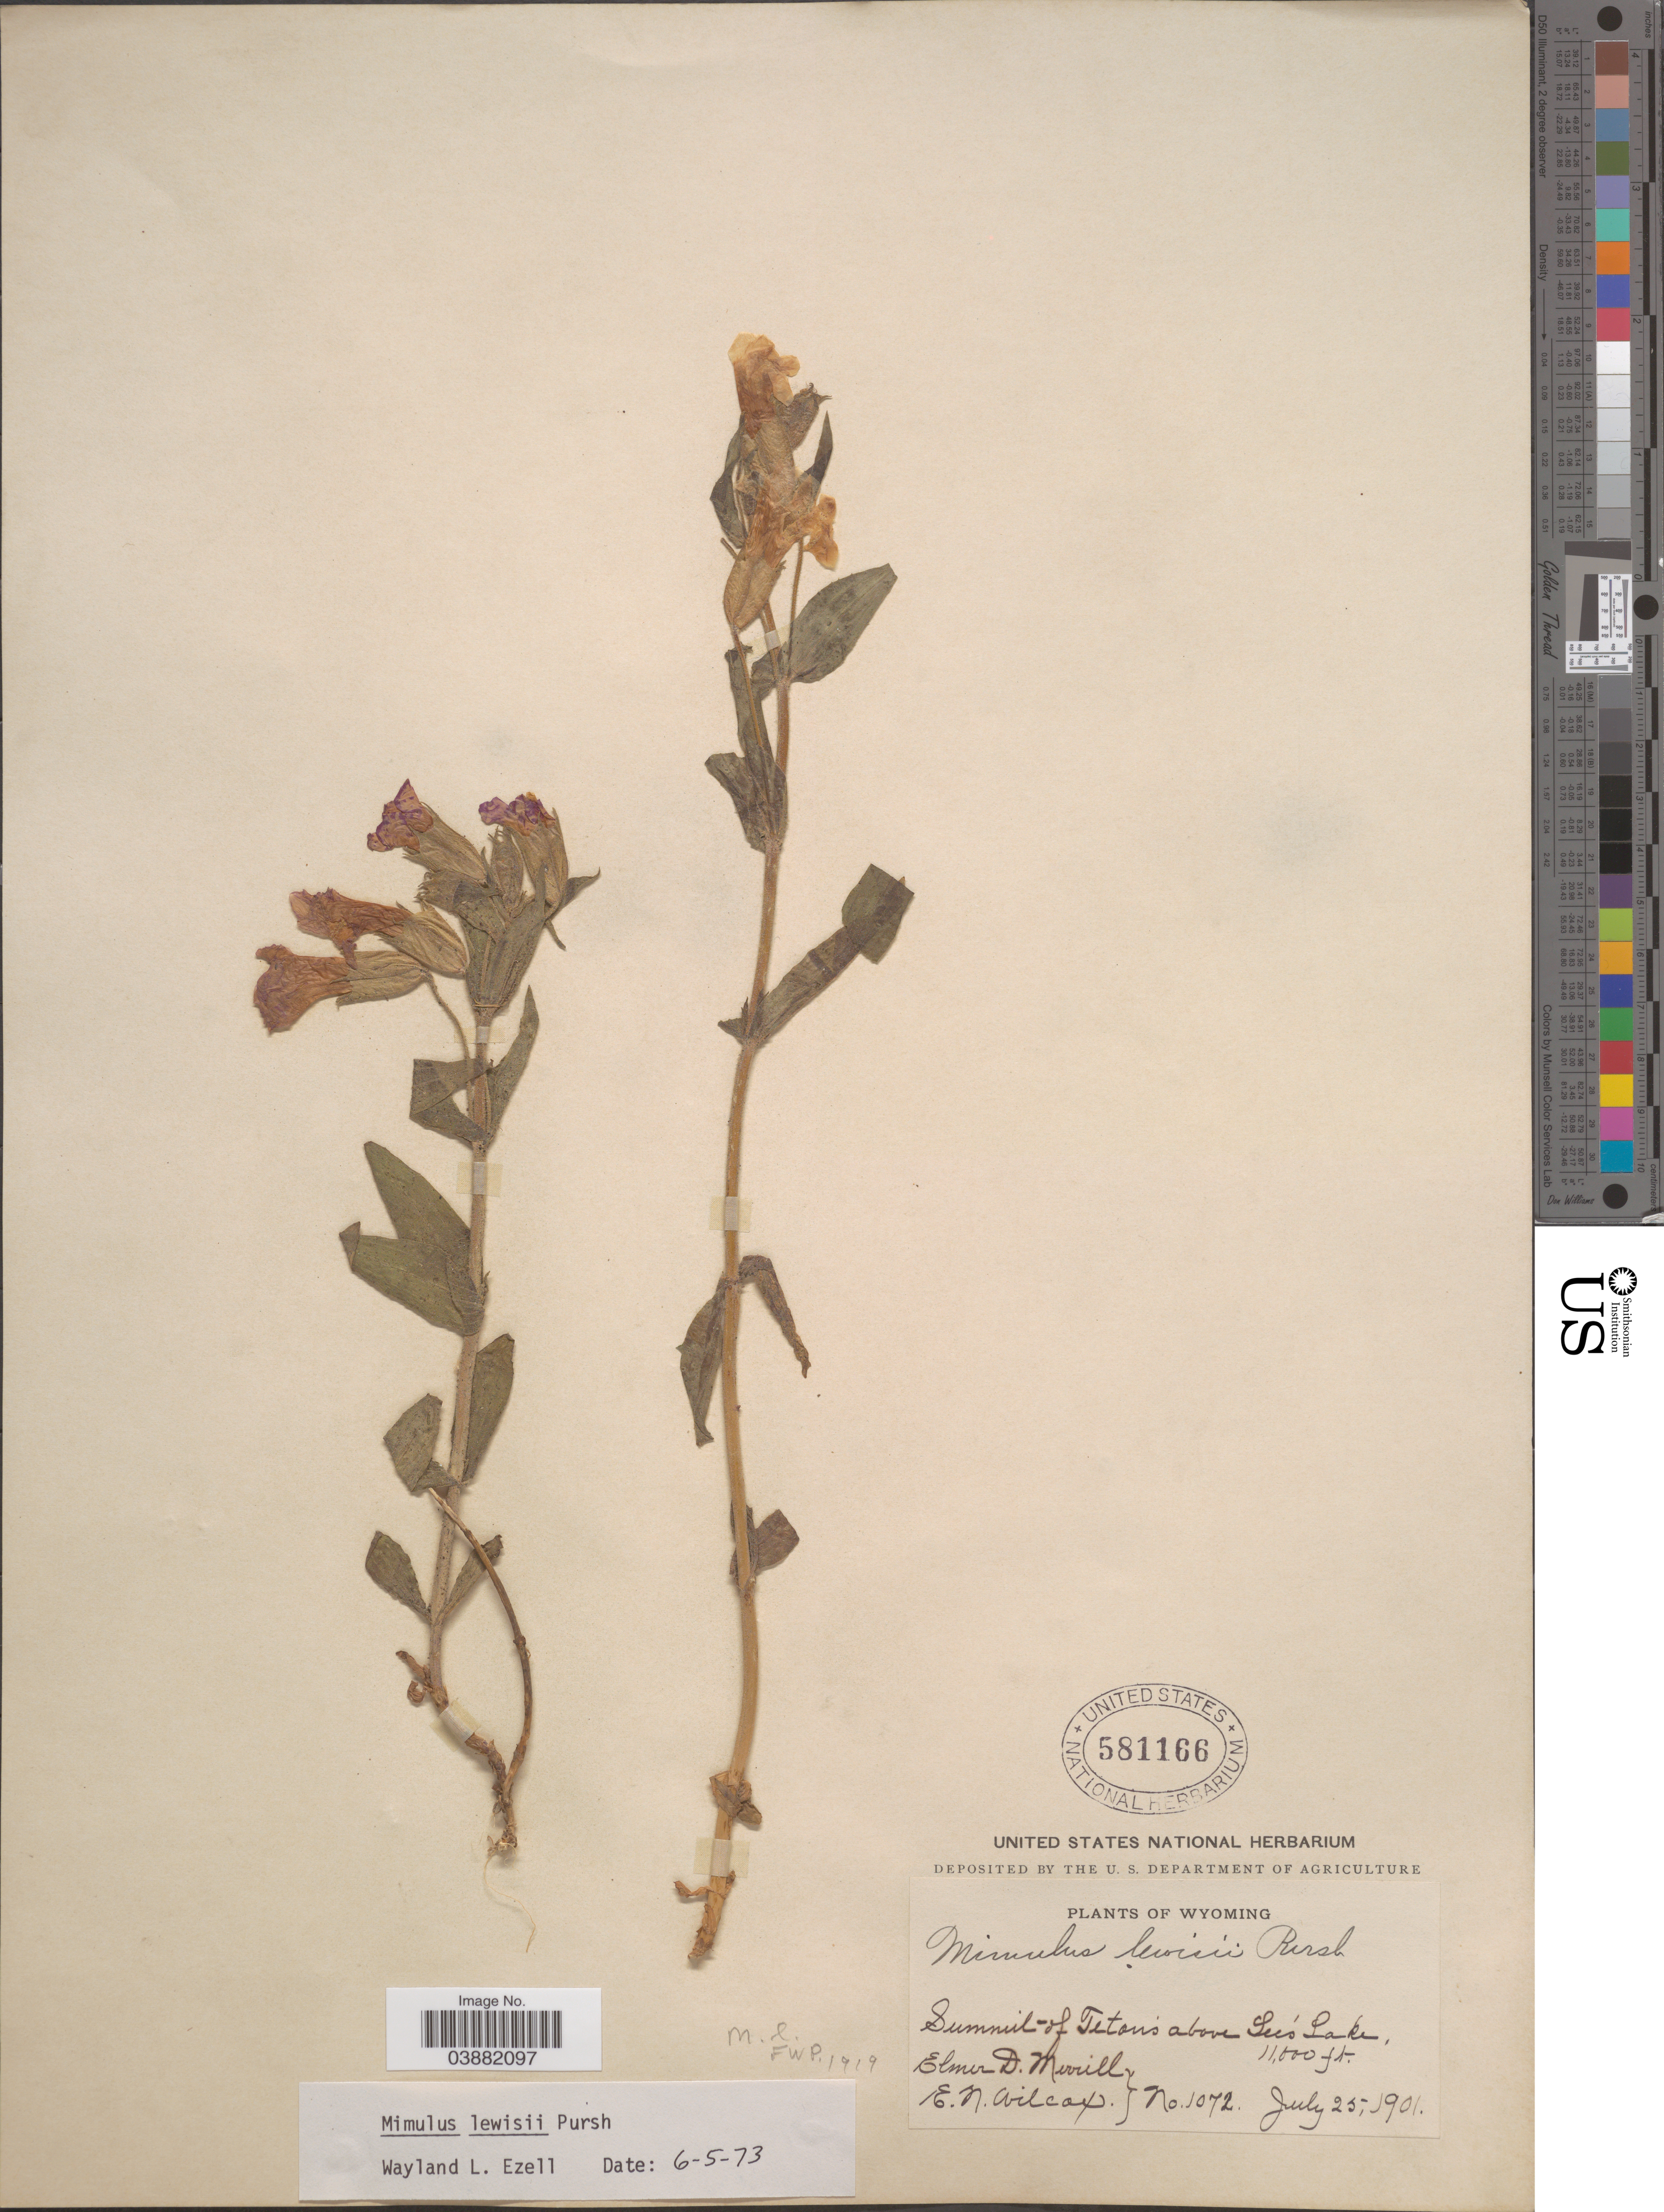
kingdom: Plantae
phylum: Tracheophyta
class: Magnoliopsida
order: Lamiales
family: Phrymaceae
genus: Mimulus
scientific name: Mimulus lewisii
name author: Pursh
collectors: E. D. Merrill & E. Wilcox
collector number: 1072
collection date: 1901-07-25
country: United States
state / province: Wyoming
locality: Summit of Teton's above Lee's Lake.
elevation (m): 3353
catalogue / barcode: US 581166